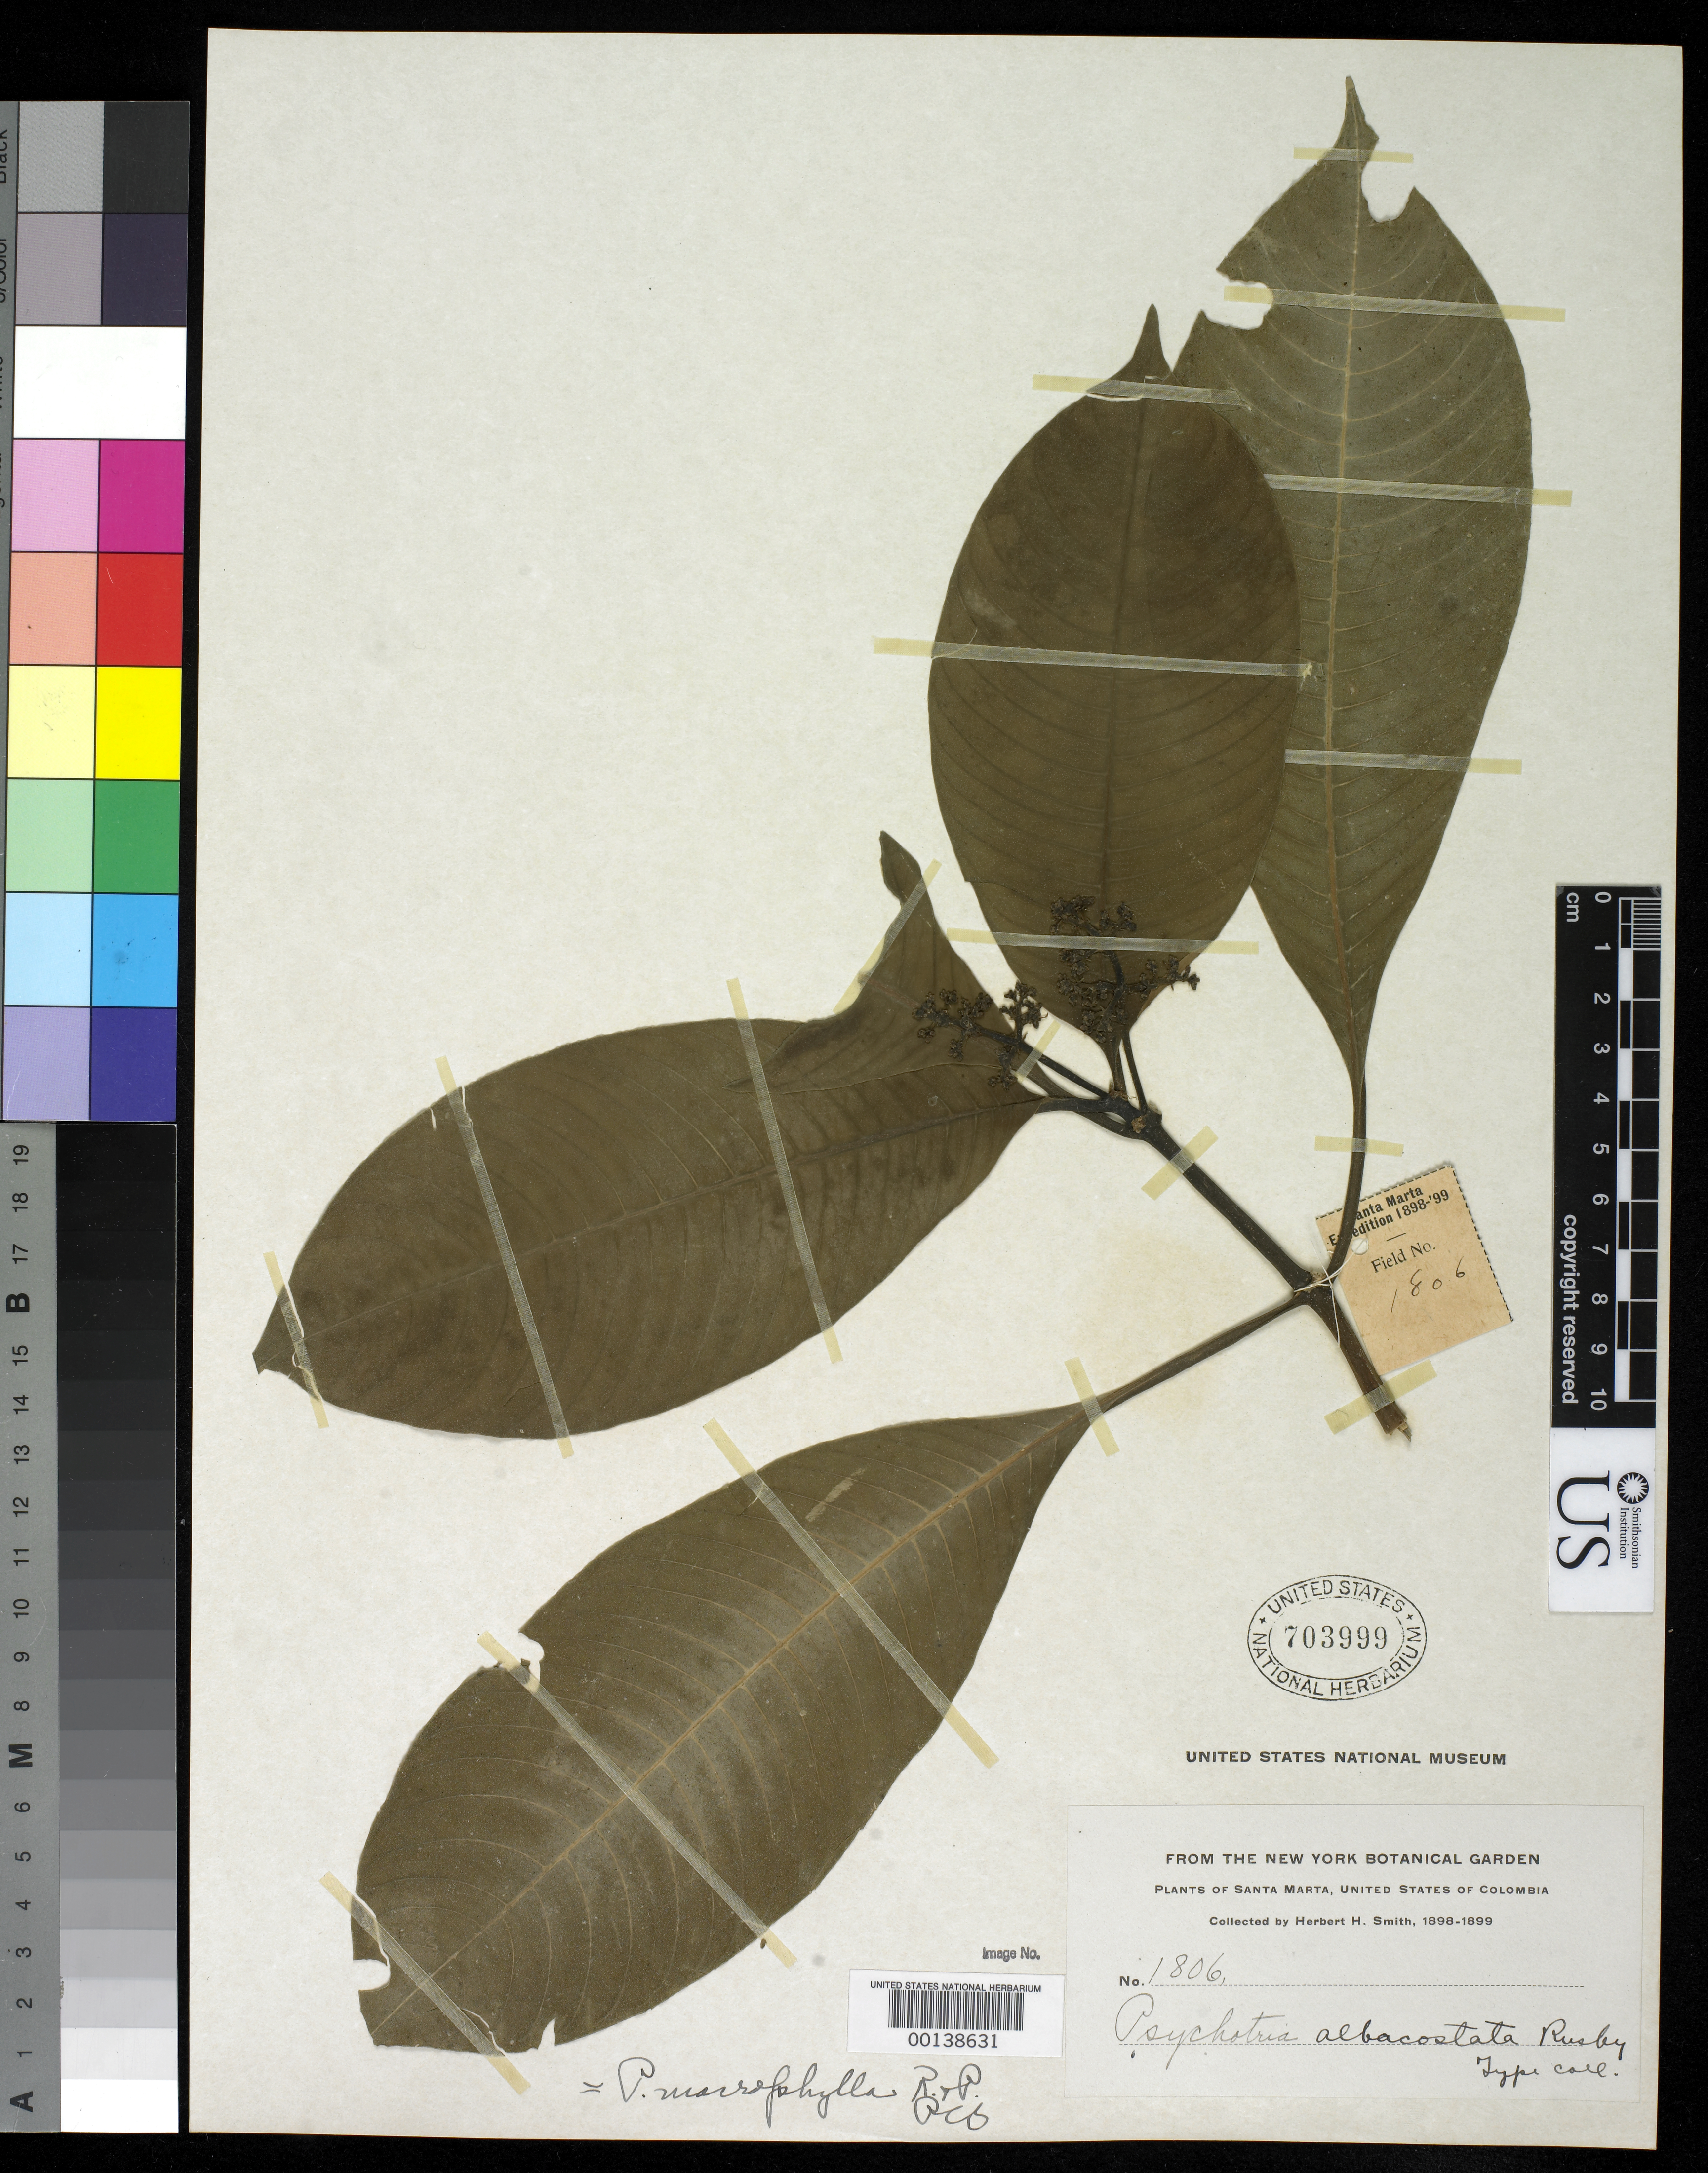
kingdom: Plantae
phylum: Tracheophyta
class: Magnoliopsida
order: Gentianales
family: Rubiaceae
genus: Psychotria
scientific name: Psychotria albacostata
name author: Rusby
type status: Isotype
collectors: Herbert H. Smith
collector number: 1806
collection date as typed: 05 Dec 1898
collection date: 1898-12-05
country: Colombia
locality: Las Nubes.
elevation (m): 1067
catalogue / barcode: US 703999